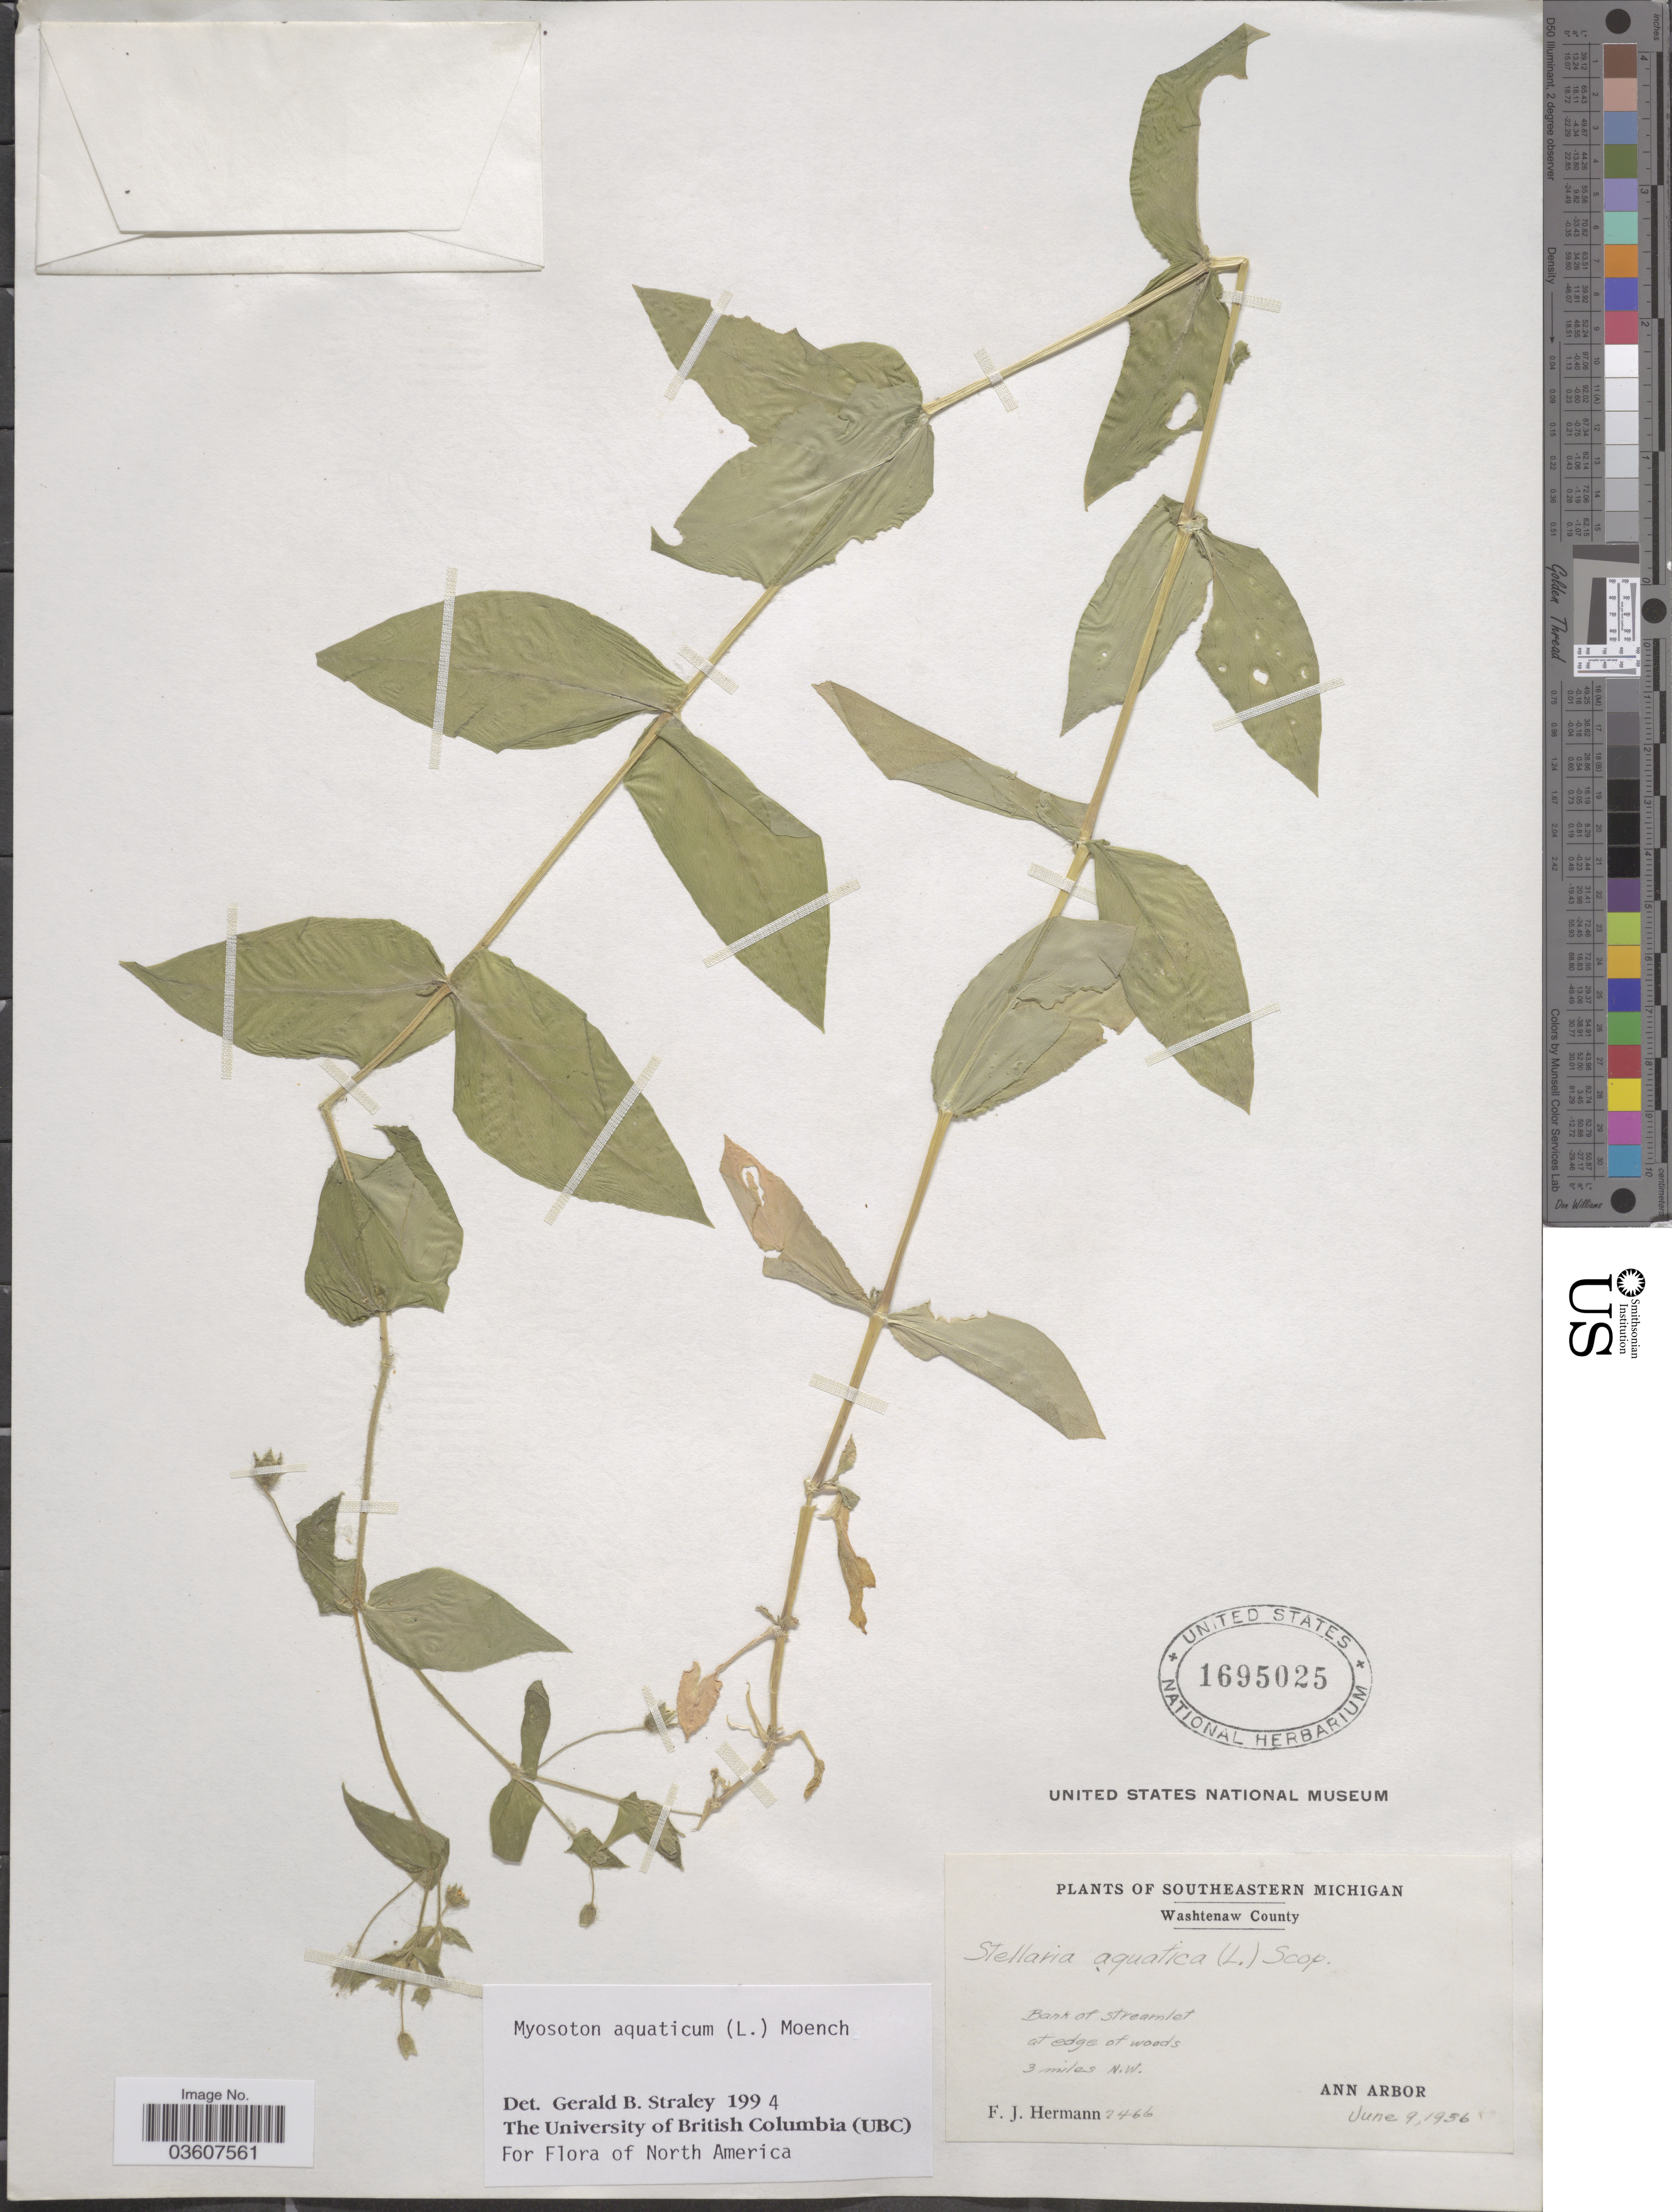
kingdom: Plantae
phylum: Tracheophyta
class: Magnoliopsida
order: Caryophyllales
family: Caryophyllaceae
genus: Stellaria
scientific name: Stellaria aquatica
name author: L.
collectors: F. J. Hermann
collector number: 2466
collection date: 1936-06-09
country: United States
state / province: Michigan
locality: Southeastern Michigan. Washtenaw County. Bank of streamlet at edge of woods. 3 miles N.W. Ann Arbor.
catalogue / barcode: US 1695025